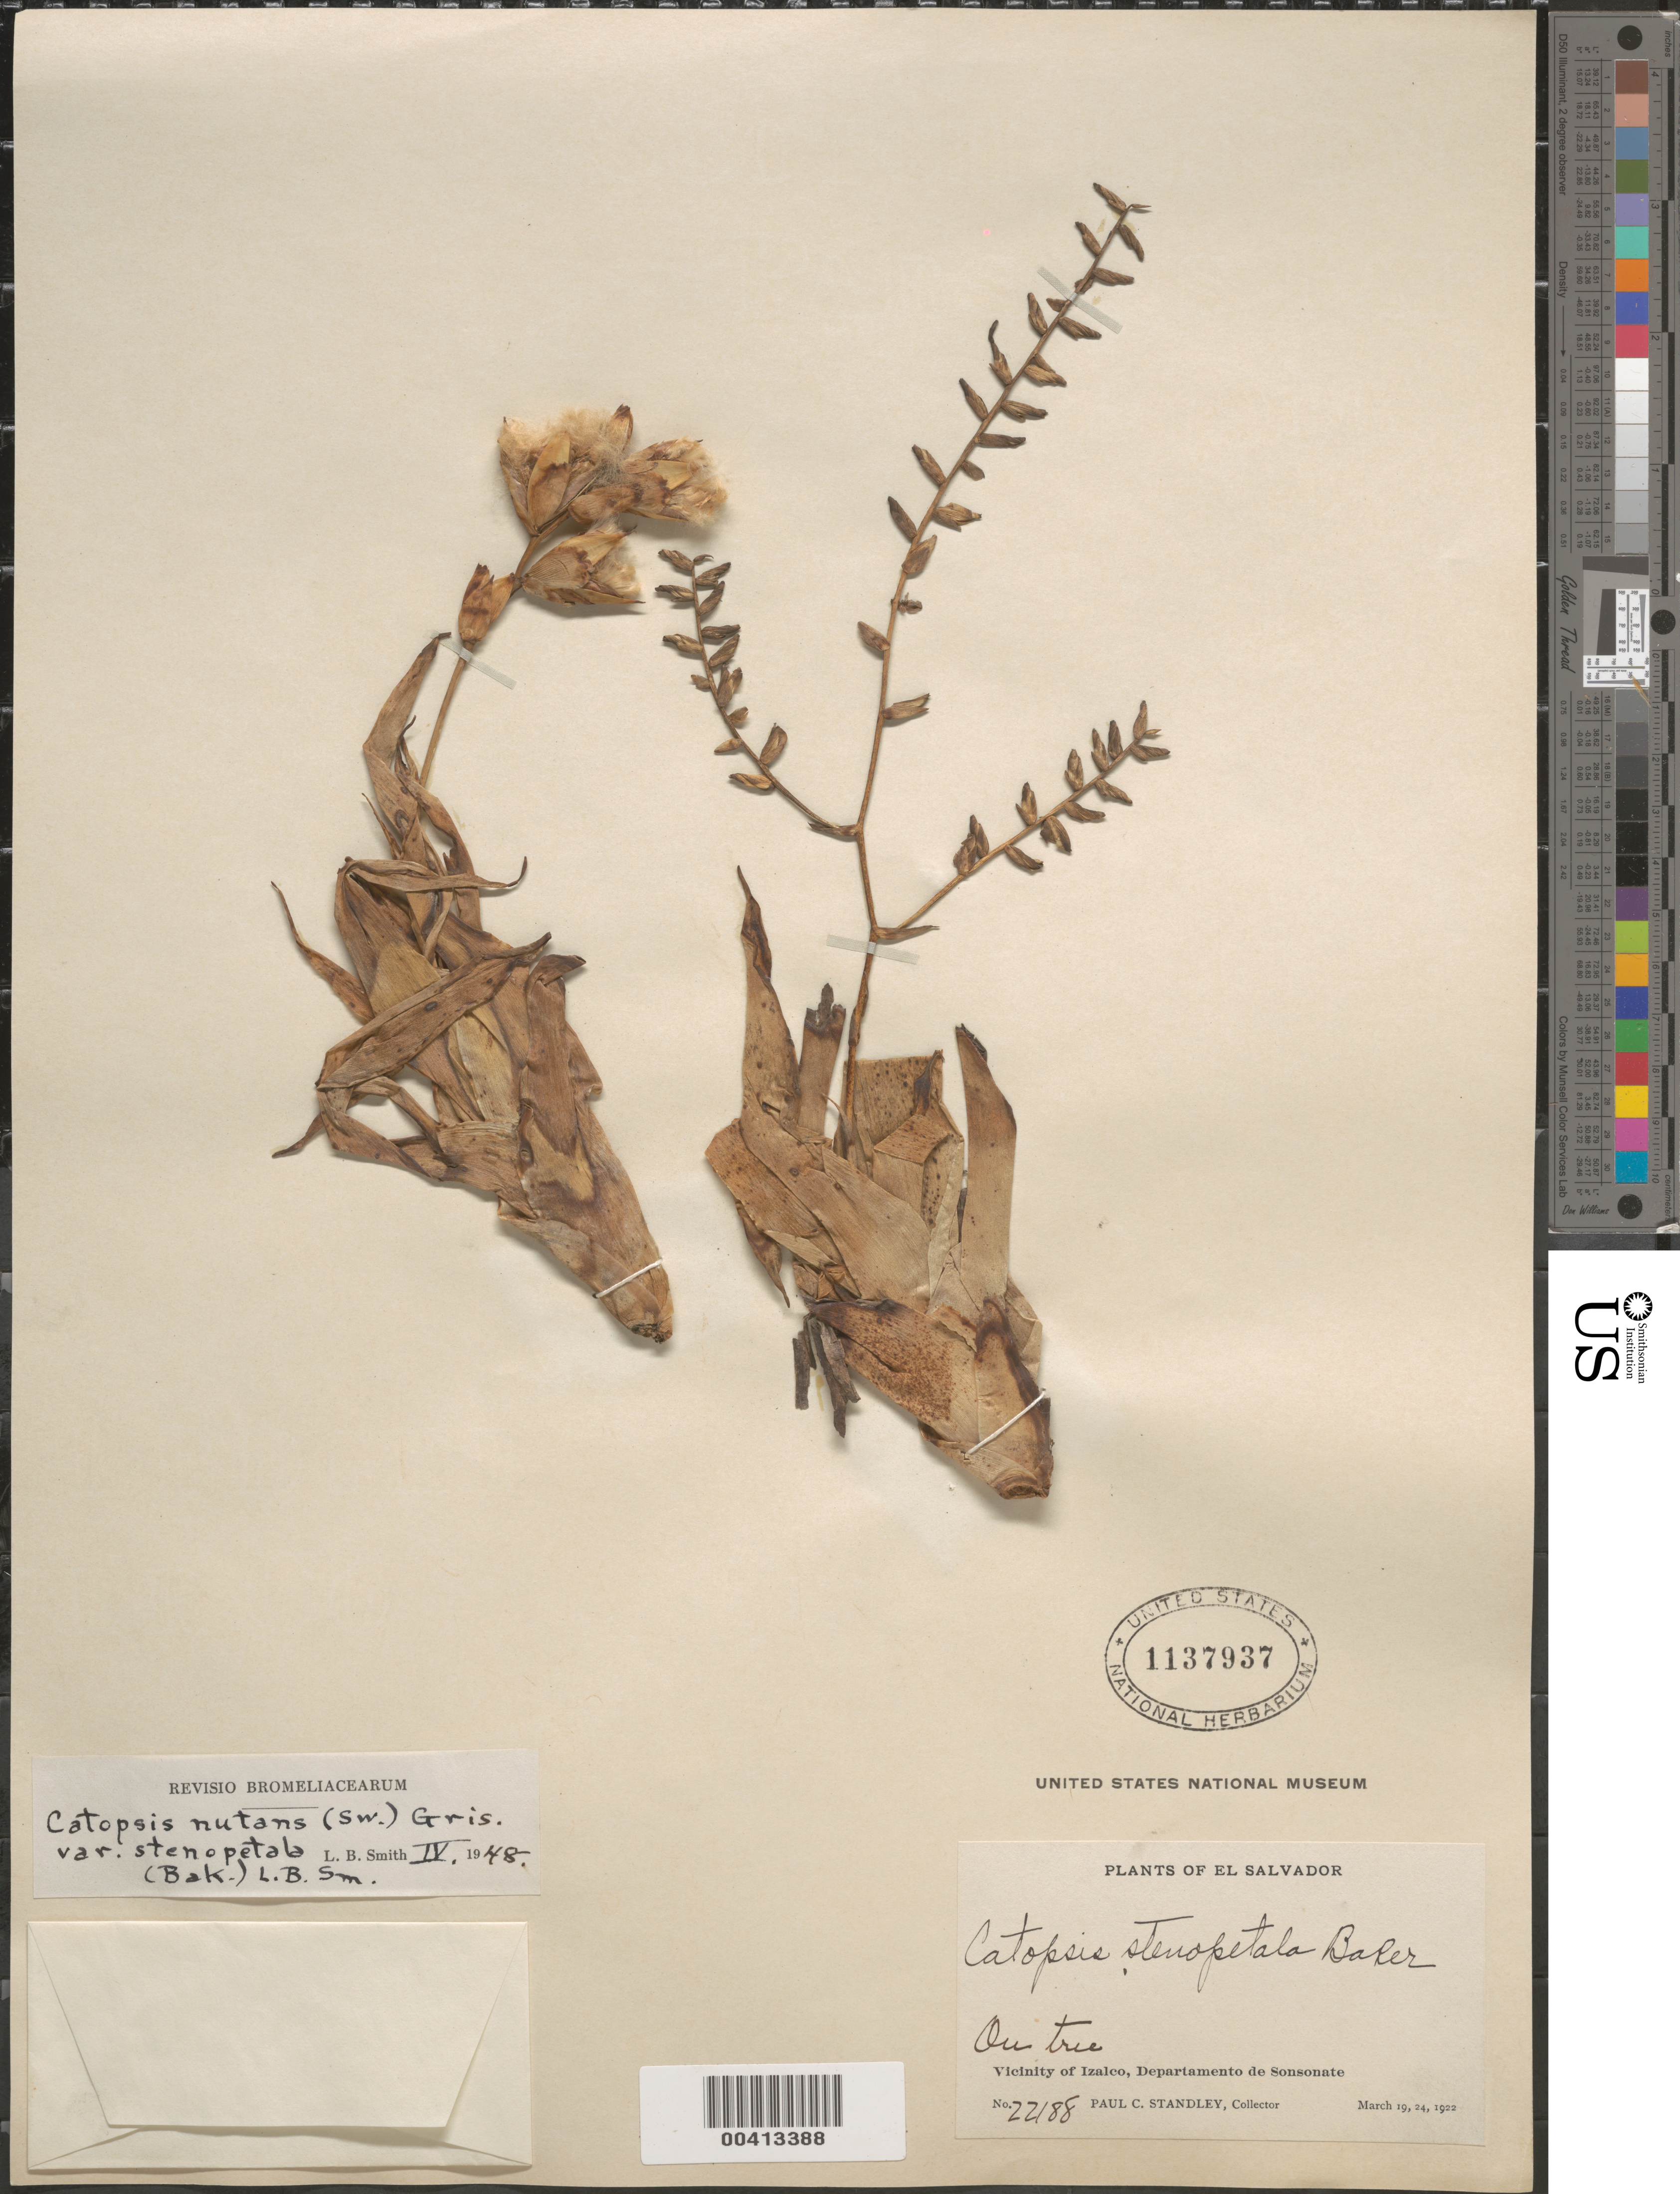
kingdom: Plantae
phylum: Tracheophyta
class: Liliopsida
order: Poales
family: Bromeliaceae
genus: Catopsis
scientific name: Catopsis nutans var. stenopetala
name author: (Baker) L.B. Sm.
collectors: P. C. Standley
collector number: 22188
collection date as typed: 19 Mar 1922 to 24 Mar 1922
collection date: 1922-03-19/1922-03-24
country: El Salvador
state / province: Sonsonate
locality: Vicinity of Izalco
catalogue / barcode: US 1137937